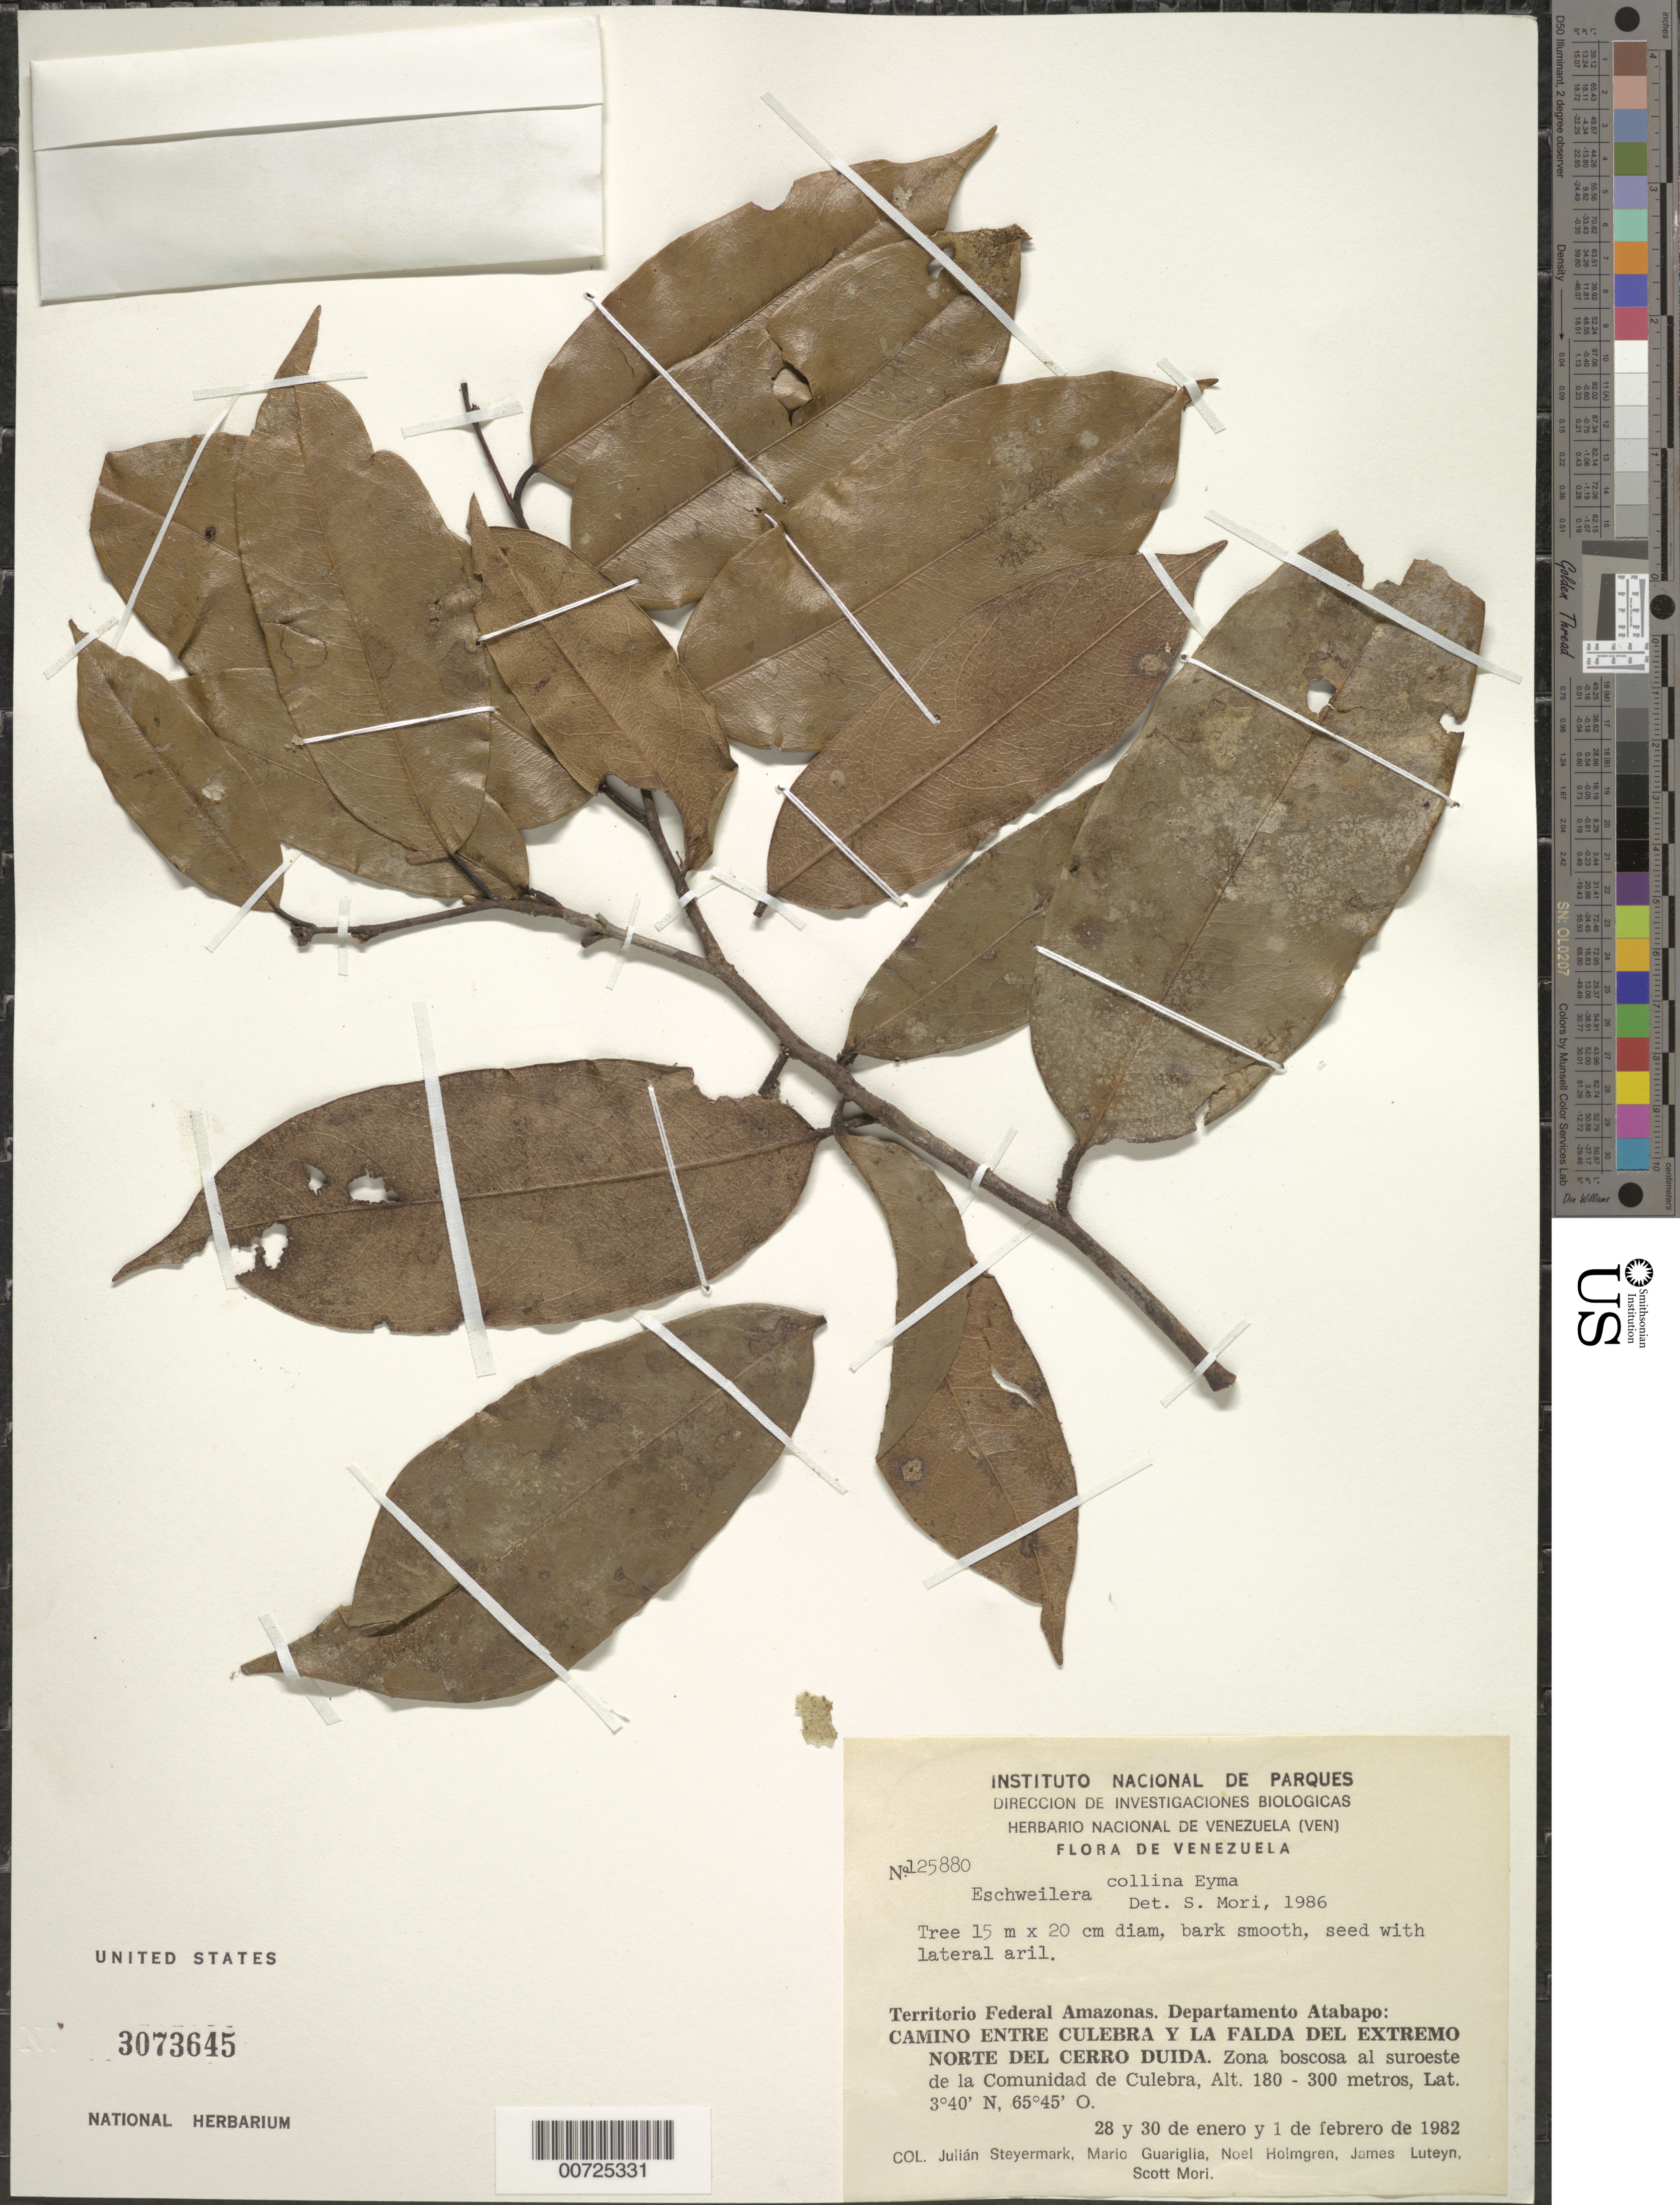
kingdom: Plantae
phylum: Tracheophyta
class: Magnoliopsida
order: Ericales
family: Lecythidaceae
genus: Eschweilera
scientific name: Eschweilera collina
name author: Eyma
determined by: Mori, Scott A.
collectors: J. Steyermark, M. Guariglia P., N. H. Holmgren, J. L. Luteyn & S. Mori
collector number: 125880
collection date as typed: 28-Jan-82 to 1-Feb-82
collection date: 1982-01-28/1982-02-01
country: Venezuela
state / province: Amazonas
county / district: Atabapo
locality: Río Cunucunuma, N of Cerro Duida; SW of Comunidad de Culebra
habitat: Forest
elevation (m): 180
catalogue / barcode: US 3073645